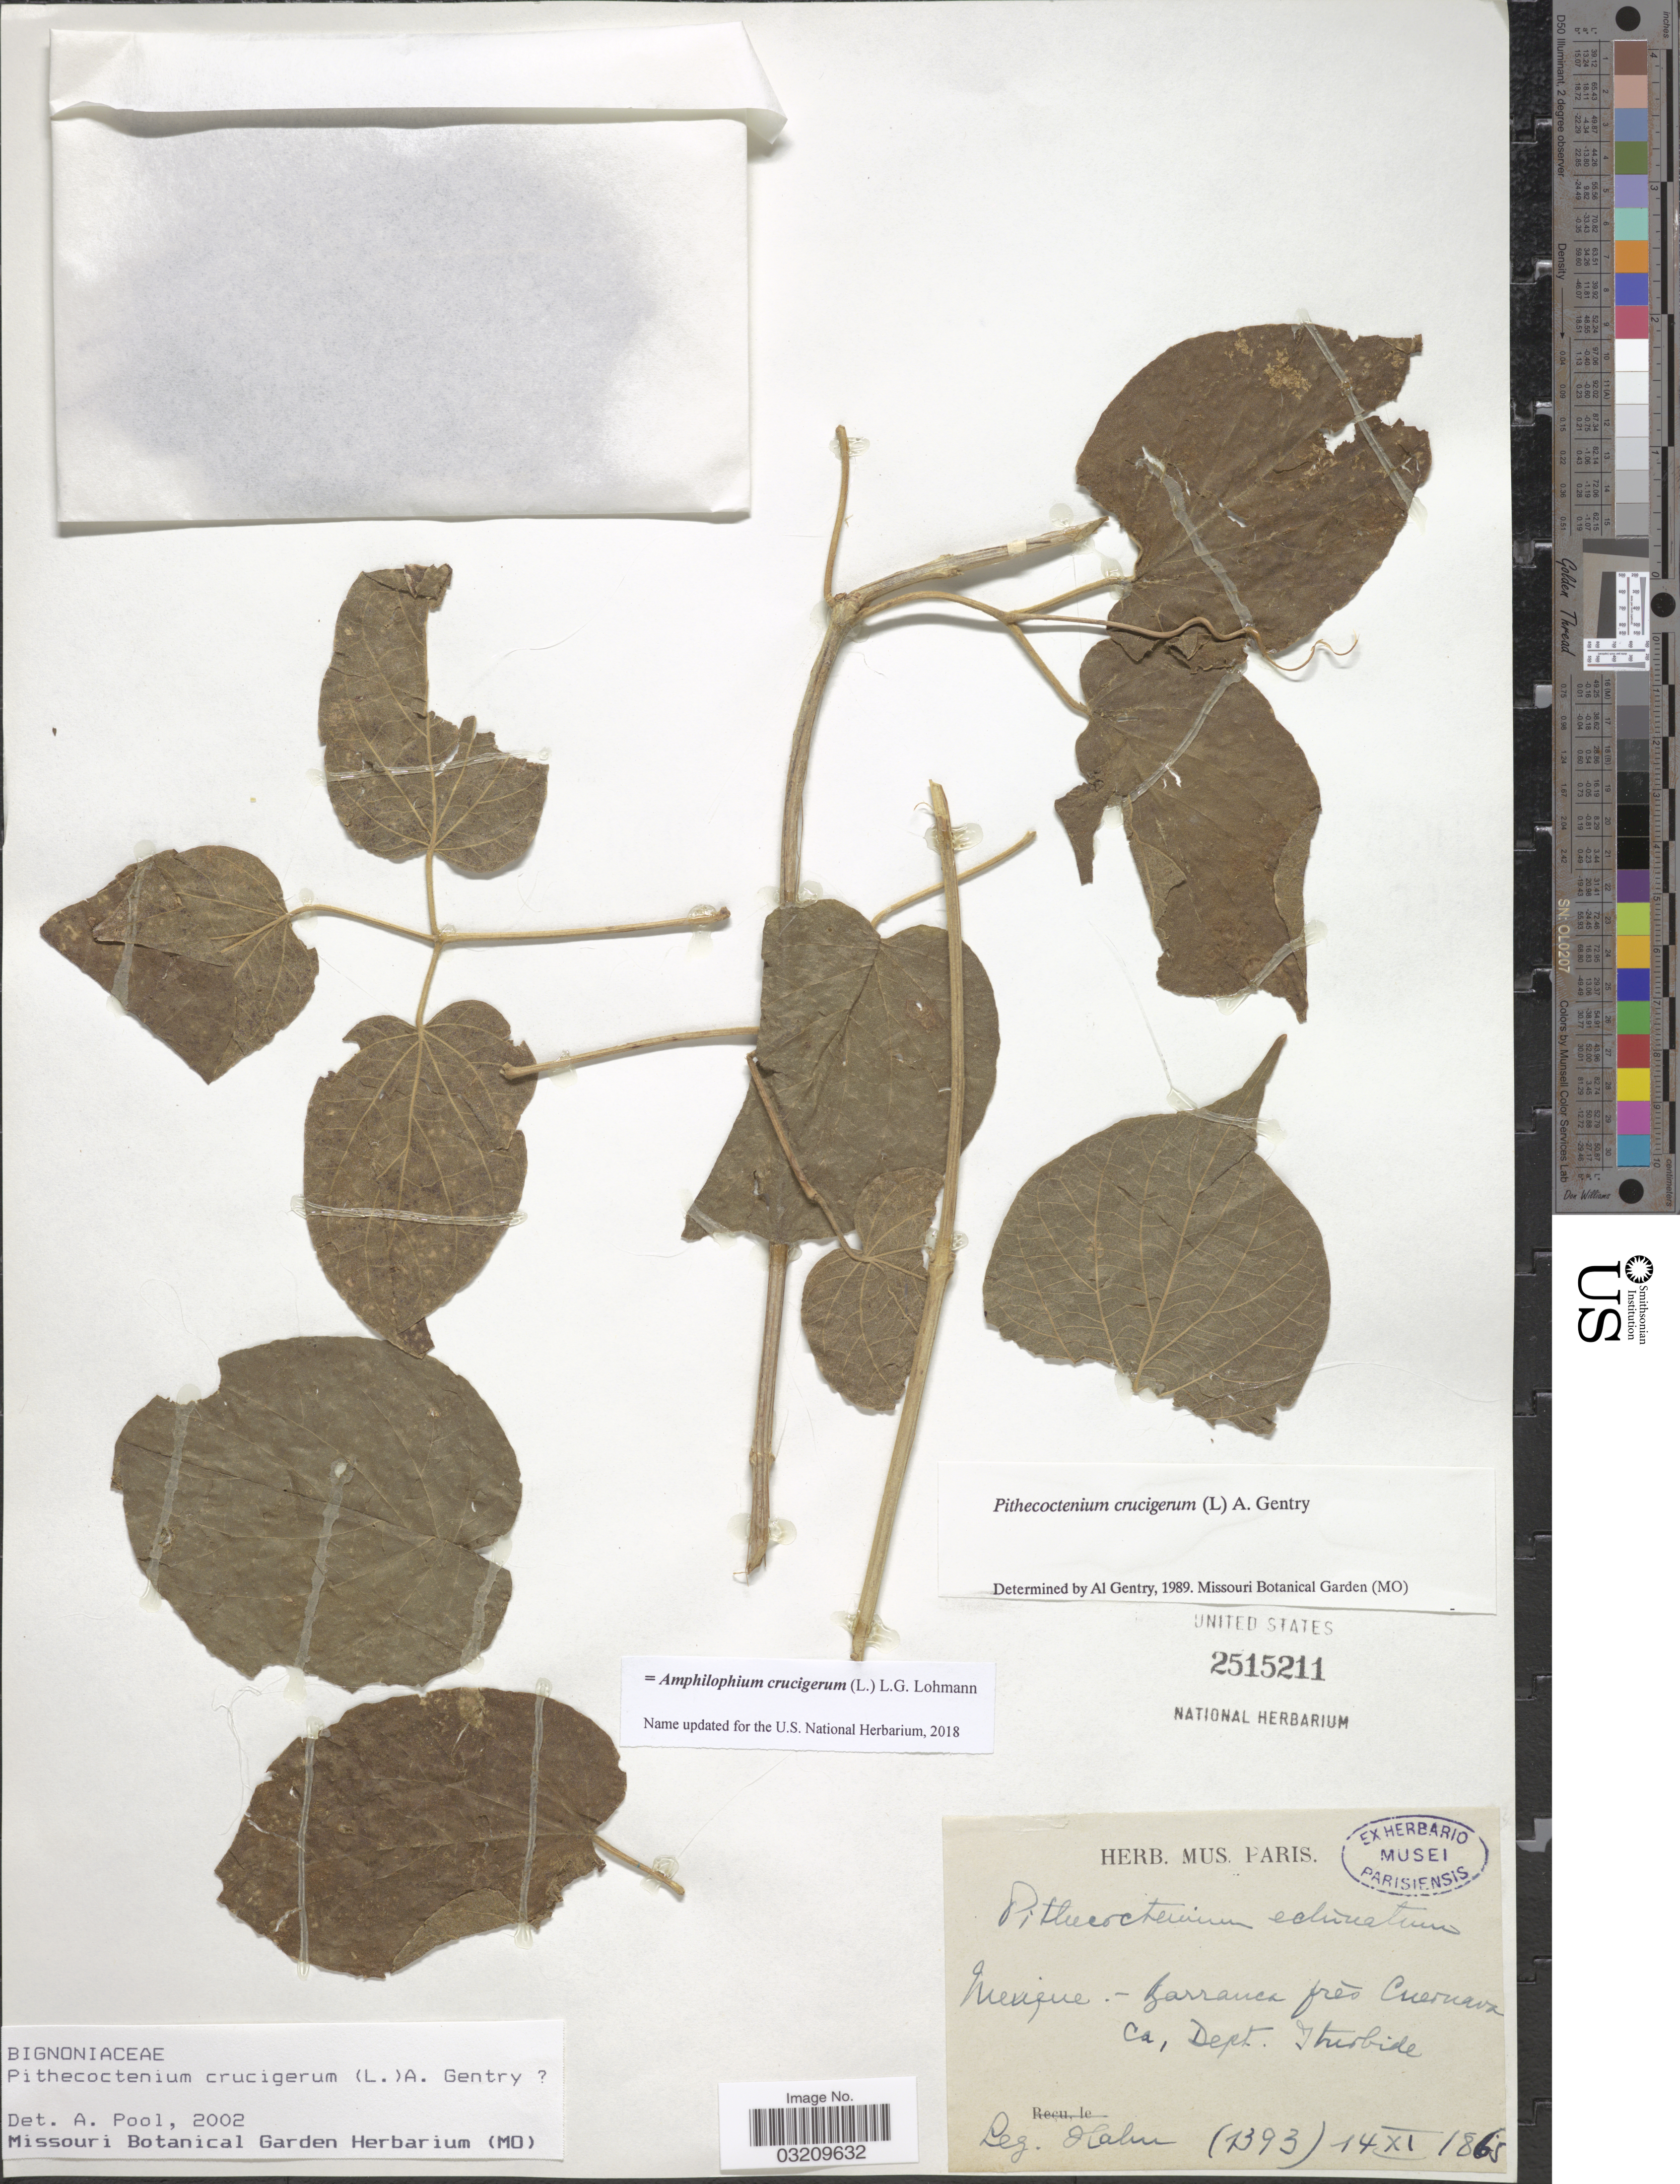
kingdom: Plantae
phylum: Tracheophyta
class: Magnoliopsida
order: Lamiales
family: Bignoniaceae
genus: Amphilophium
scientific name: Amphilophium crucigerum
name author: (L.) L.G. Lohmann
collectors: -- Hahn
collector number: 1393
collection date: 1865-11-14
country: Mexico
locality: barranca prés Cuernavaca, Dept. Iturbide. [interpreted]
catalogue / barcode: US 2515211